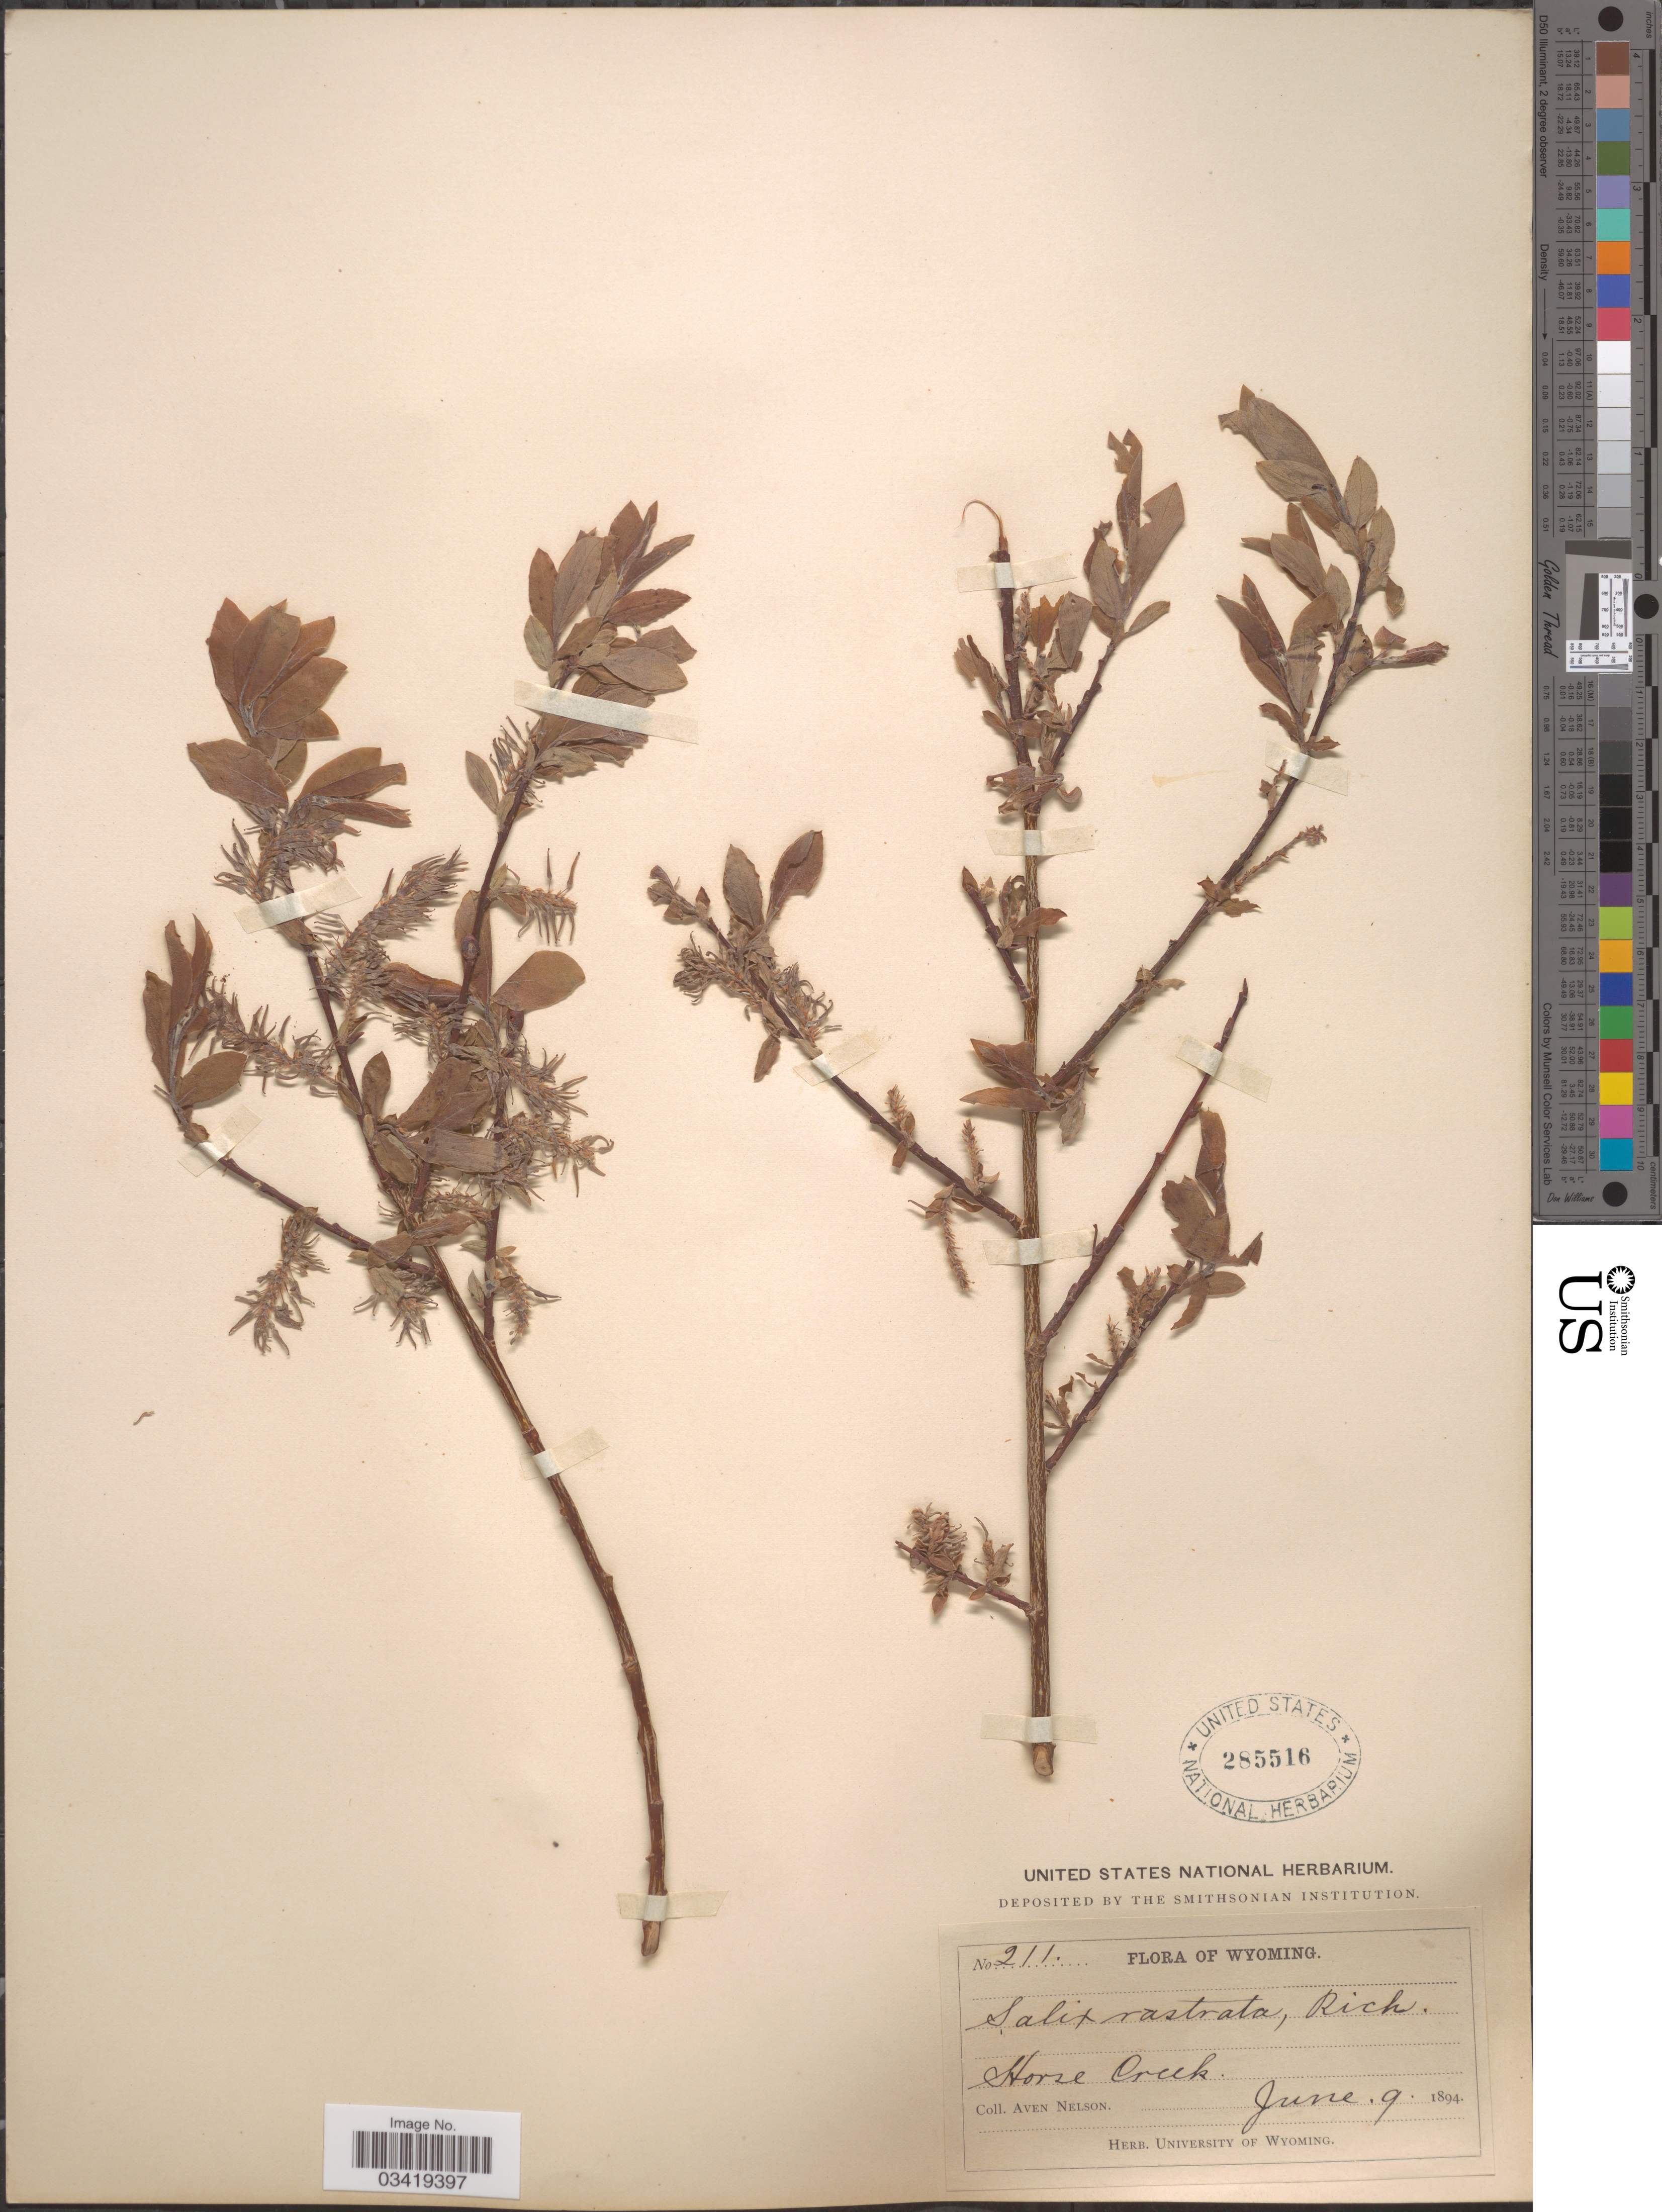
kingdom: Plantae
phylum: Tracheophyta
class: Magnoliopsida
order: Malpighiales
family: Salicaceae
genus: Salix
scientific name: Salix bebbiana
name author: Sarg.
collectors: A. Nelson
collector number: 211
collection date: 1894-06-09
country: United States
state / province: Wyoming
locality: Horse Creek.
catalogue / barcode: US 285516